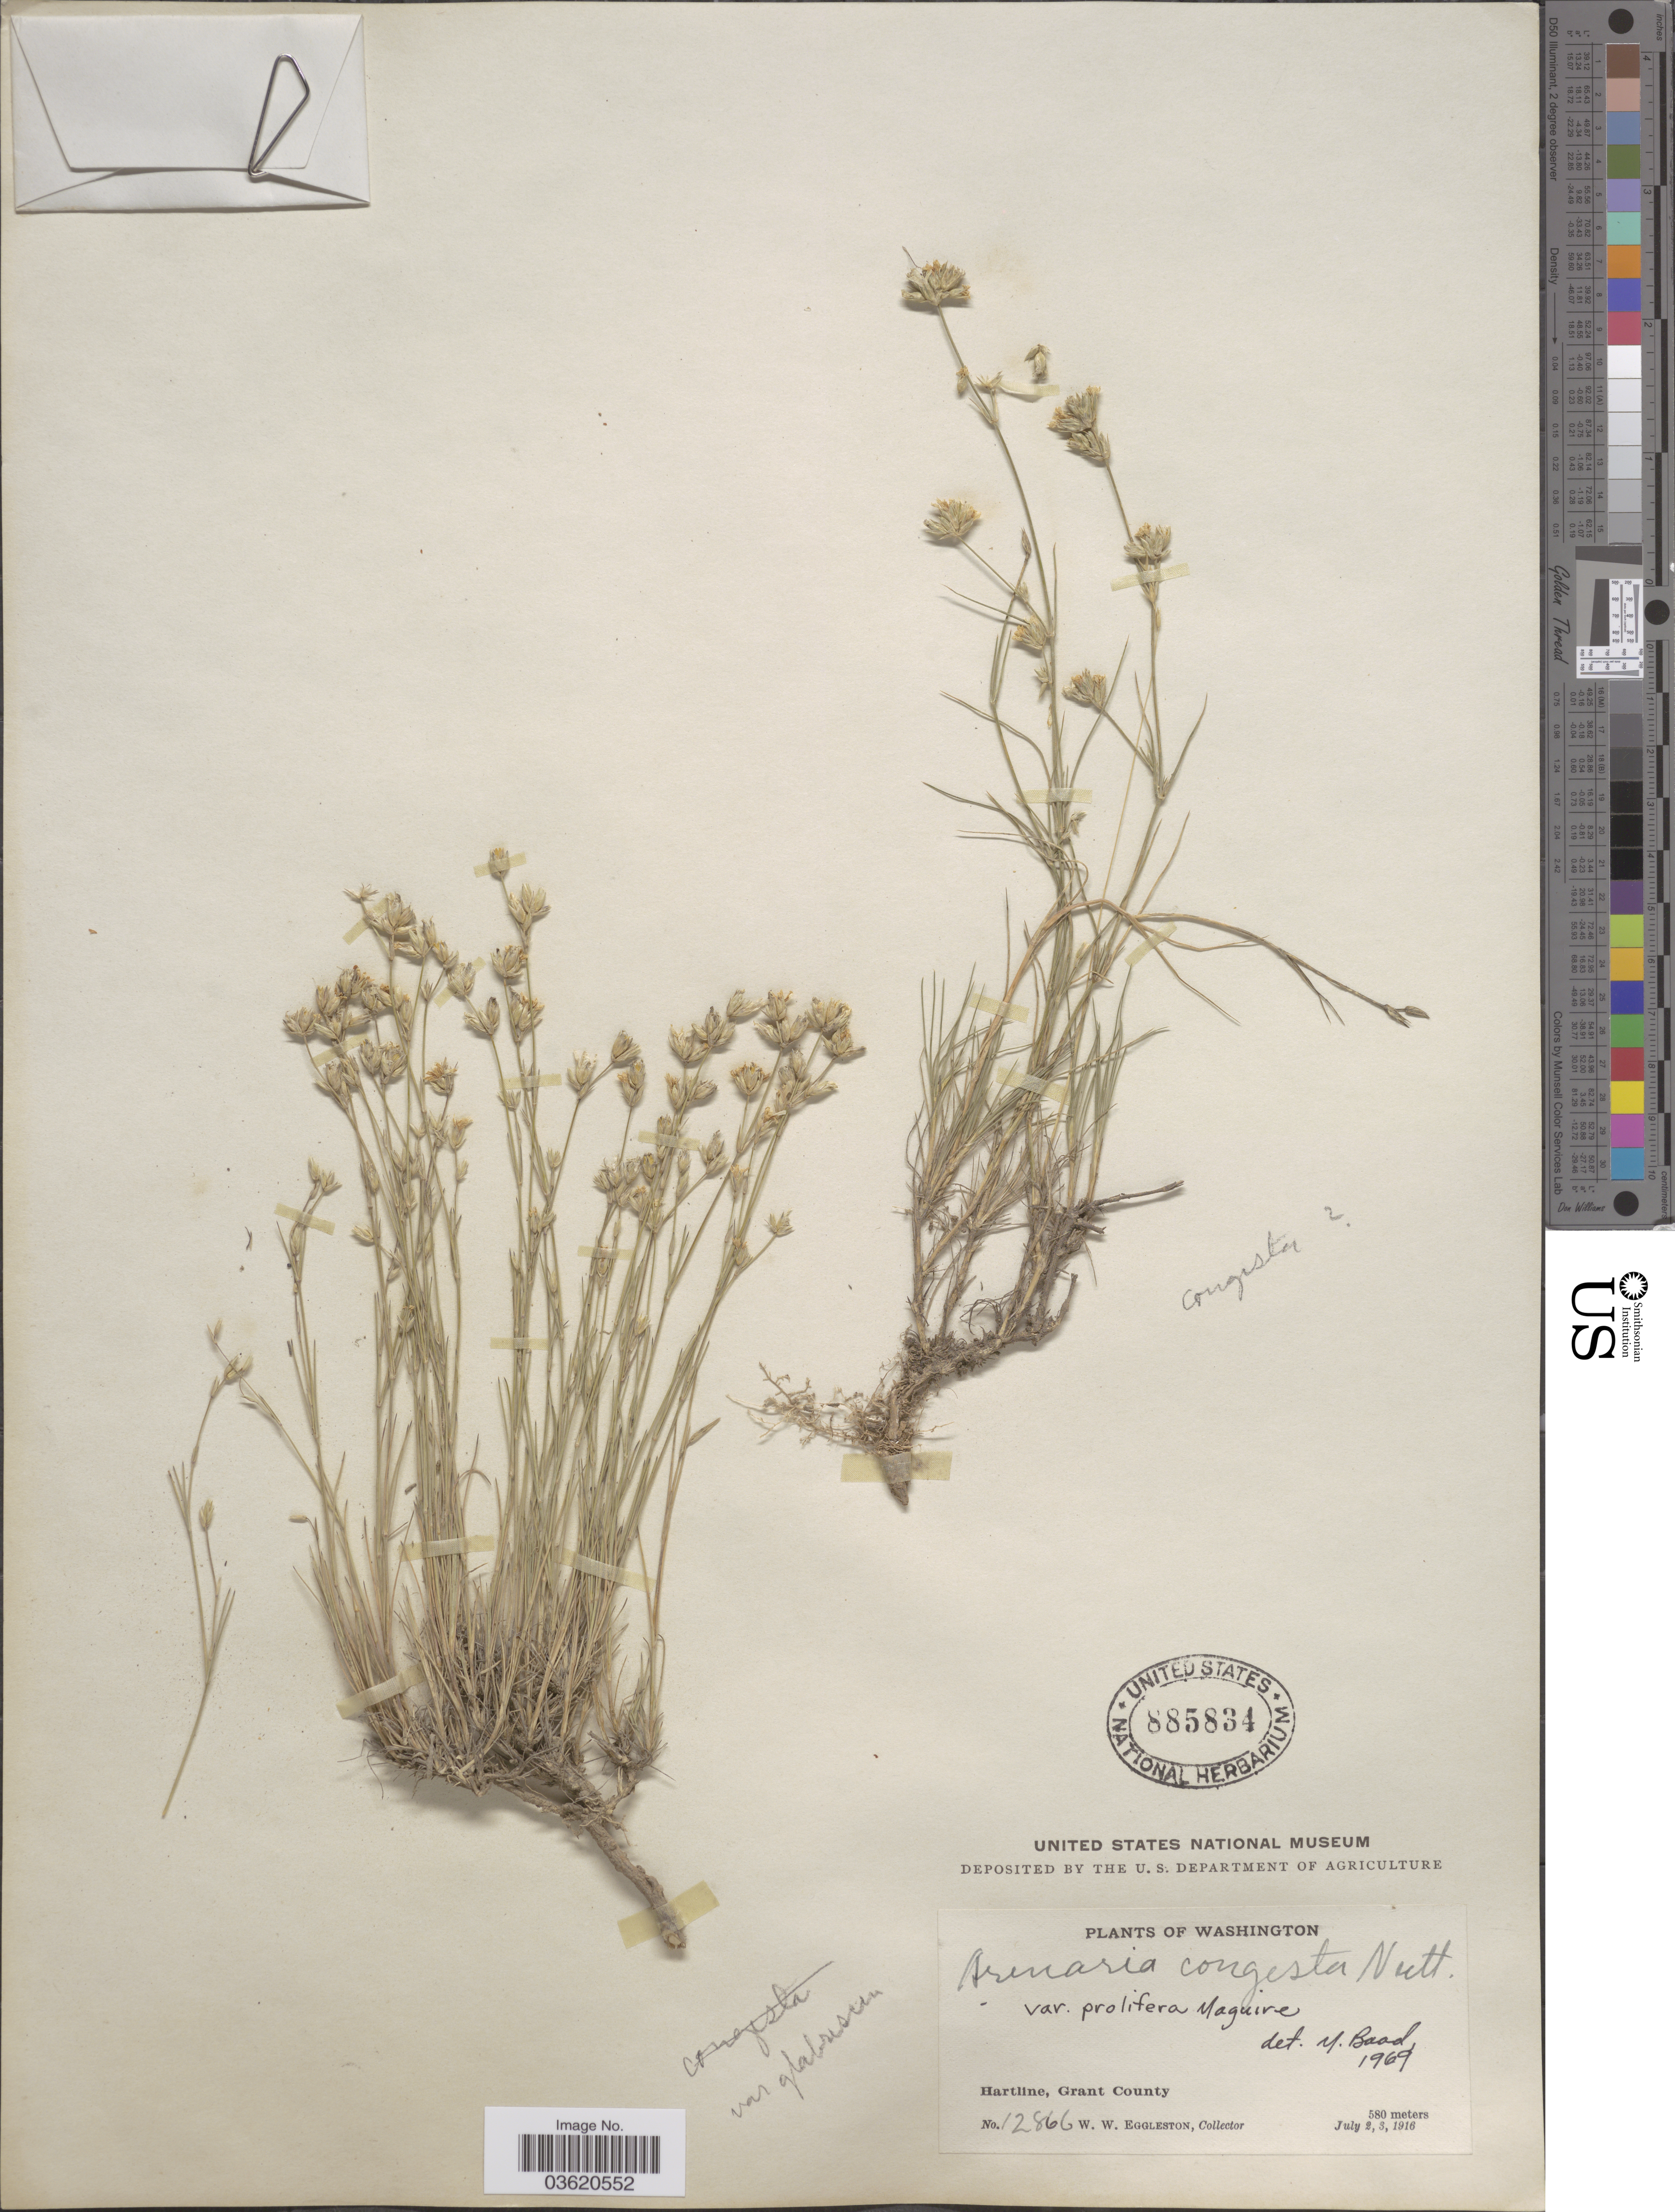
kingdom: Plantae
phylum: Tracheophyta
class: Magnoliopsida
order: Caryophyllales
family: Caryophyllaceae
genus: Eremogone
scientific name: Eremogone congesta var. prolifera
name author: (Maguire) R.L. Hartm. & Rabeler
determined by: U.S. National Herbarium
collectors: W. W. Eggleston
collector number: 12866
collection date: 1916-07-02/1916-07-03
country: United States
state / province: Washington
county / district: Grant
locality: Hartline, Grant County.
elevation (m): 580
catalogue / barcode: US 885834